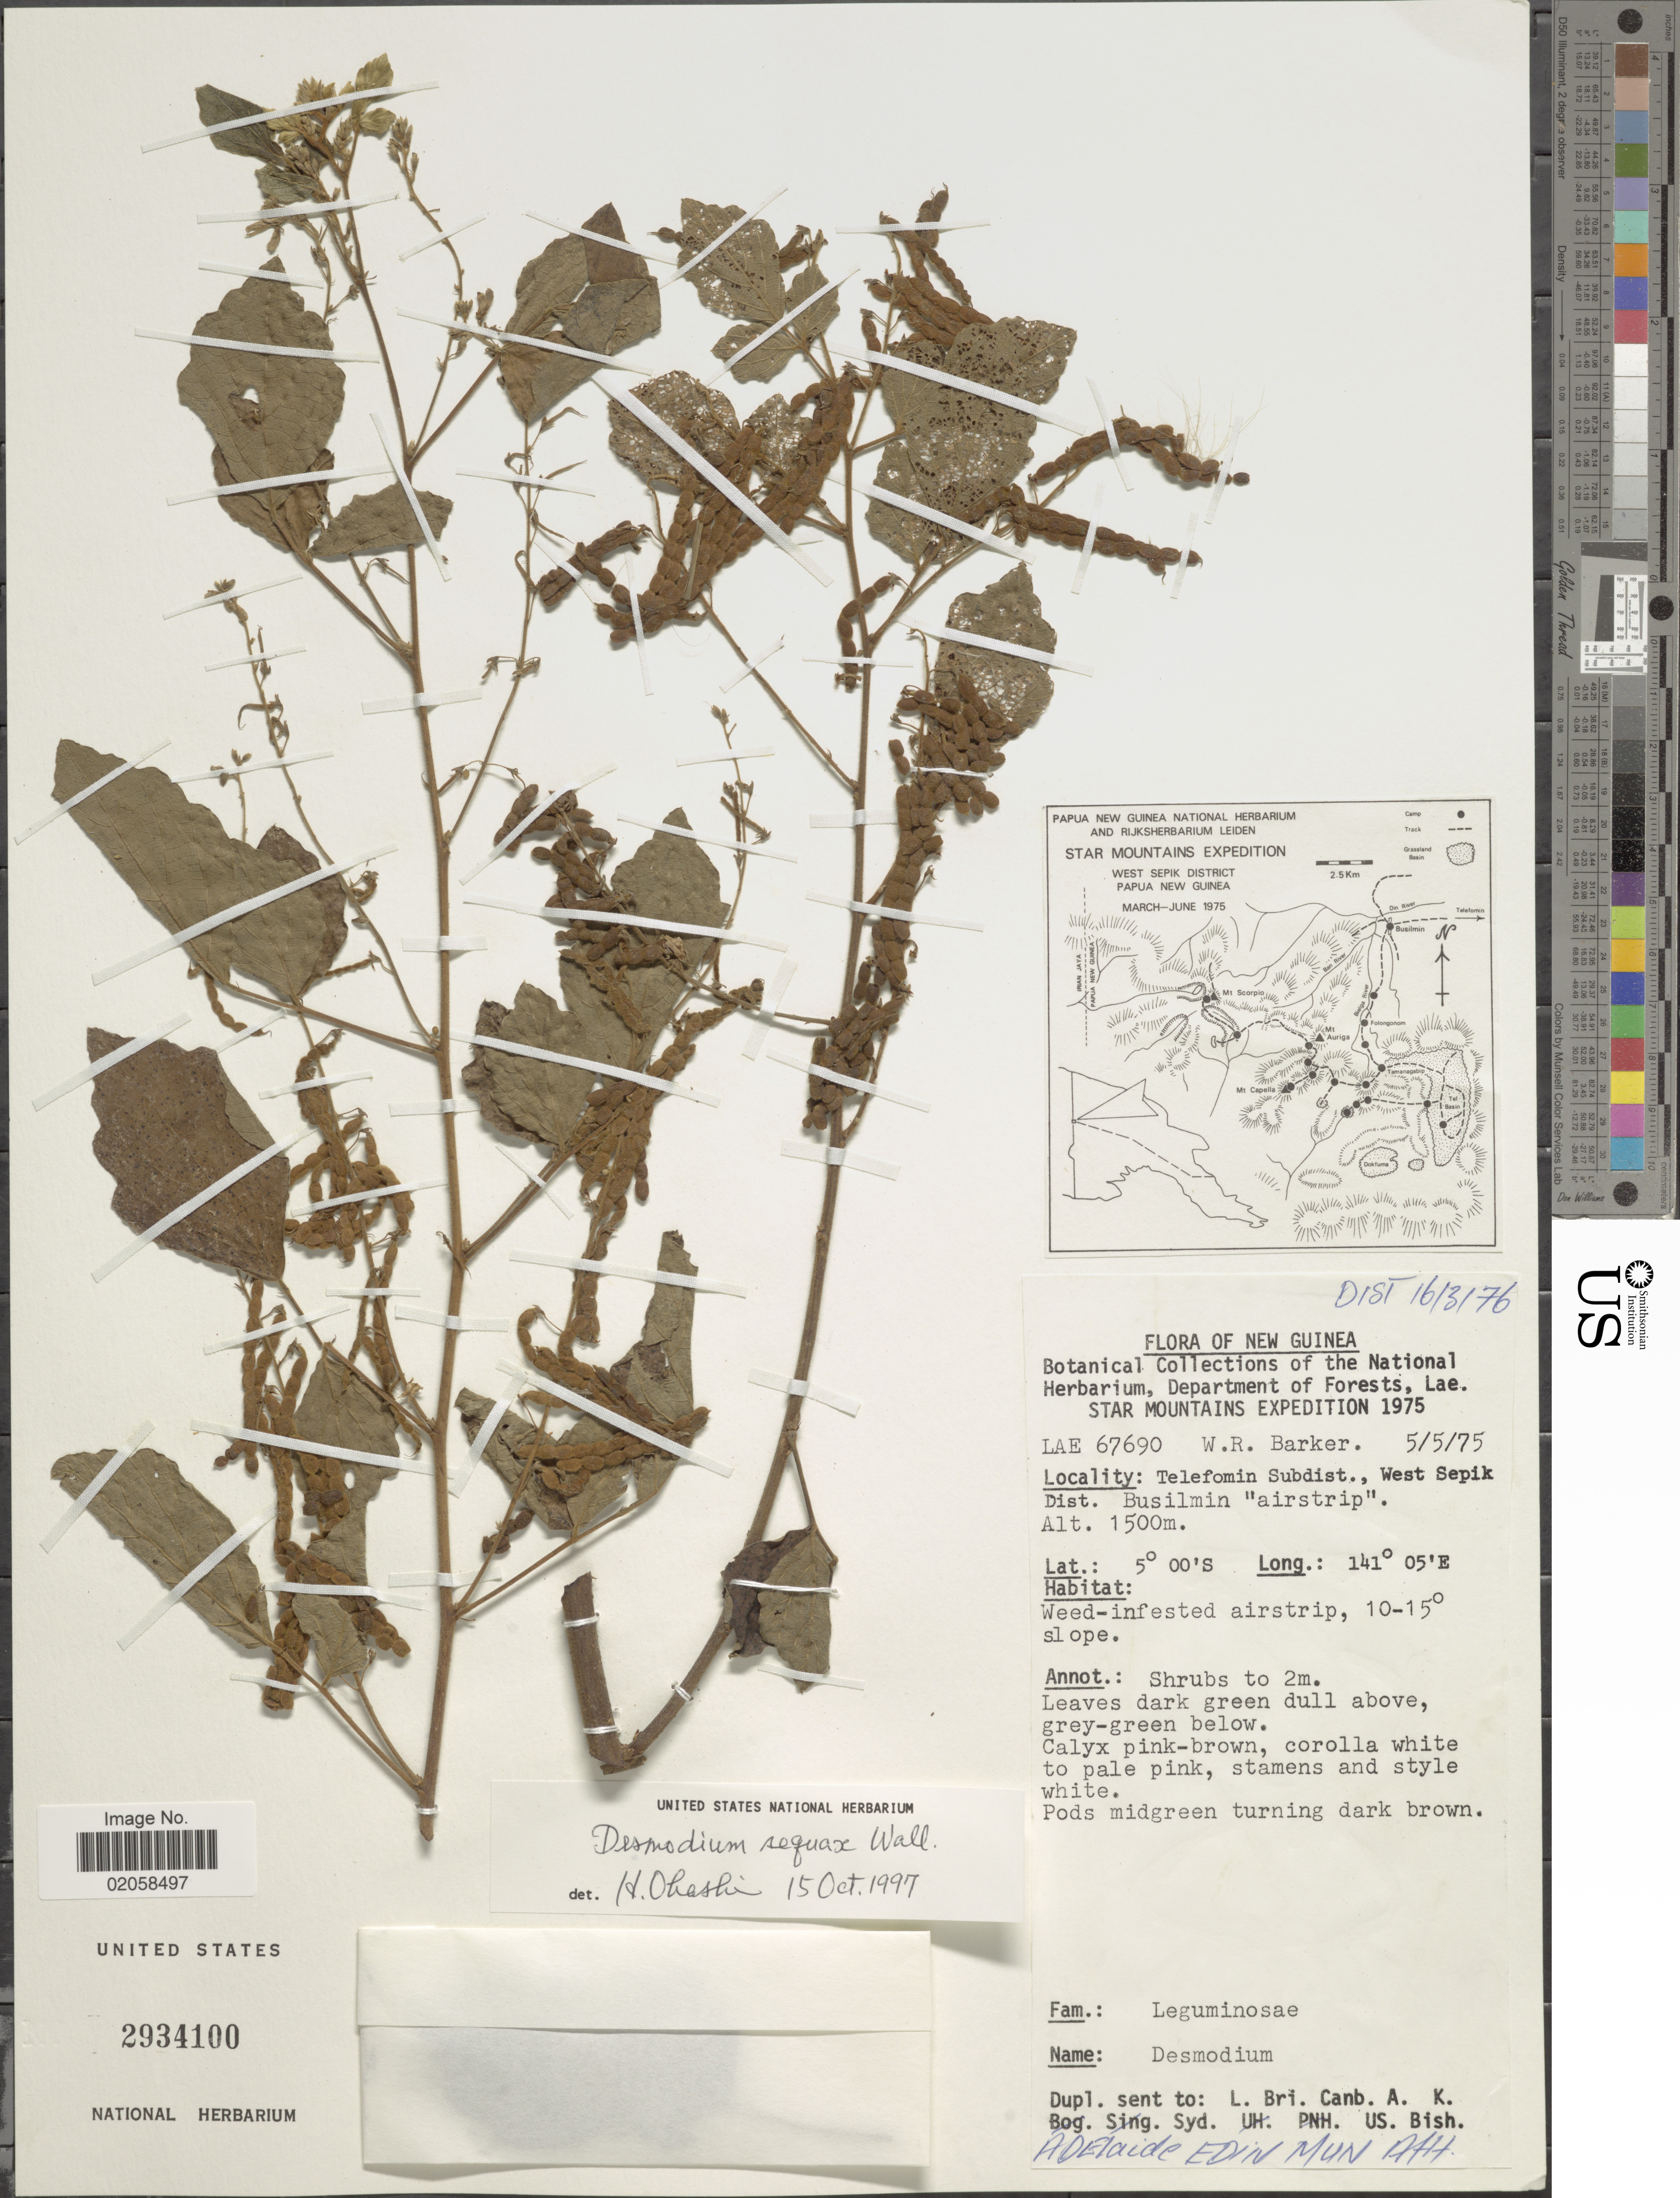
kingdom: Plantae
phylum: Tracheophyta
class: Magnoliopsida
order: Fabales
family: Fabaceae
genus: Puhuaea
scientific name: Puhuaea sequax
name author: (Wall.) H. Ohashi & K. Ohashi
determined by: Strong, Mark T., (BOT), Smithsonian Institution - National Museum of Natural History (UNITED STATES)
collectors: W. R. Barker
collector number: LAE 67690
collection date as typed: Transcribed d/m/y: 5/5/75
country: Papua New Guinea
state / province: Sandaun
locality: New Guinea, Star Mountains, Telefomin Subdist., West Sepik Dist. Busilmin "airstrip", weed-infested airstrip, 10-15 degrees slope.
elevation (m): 1500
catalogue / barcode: US 2934100